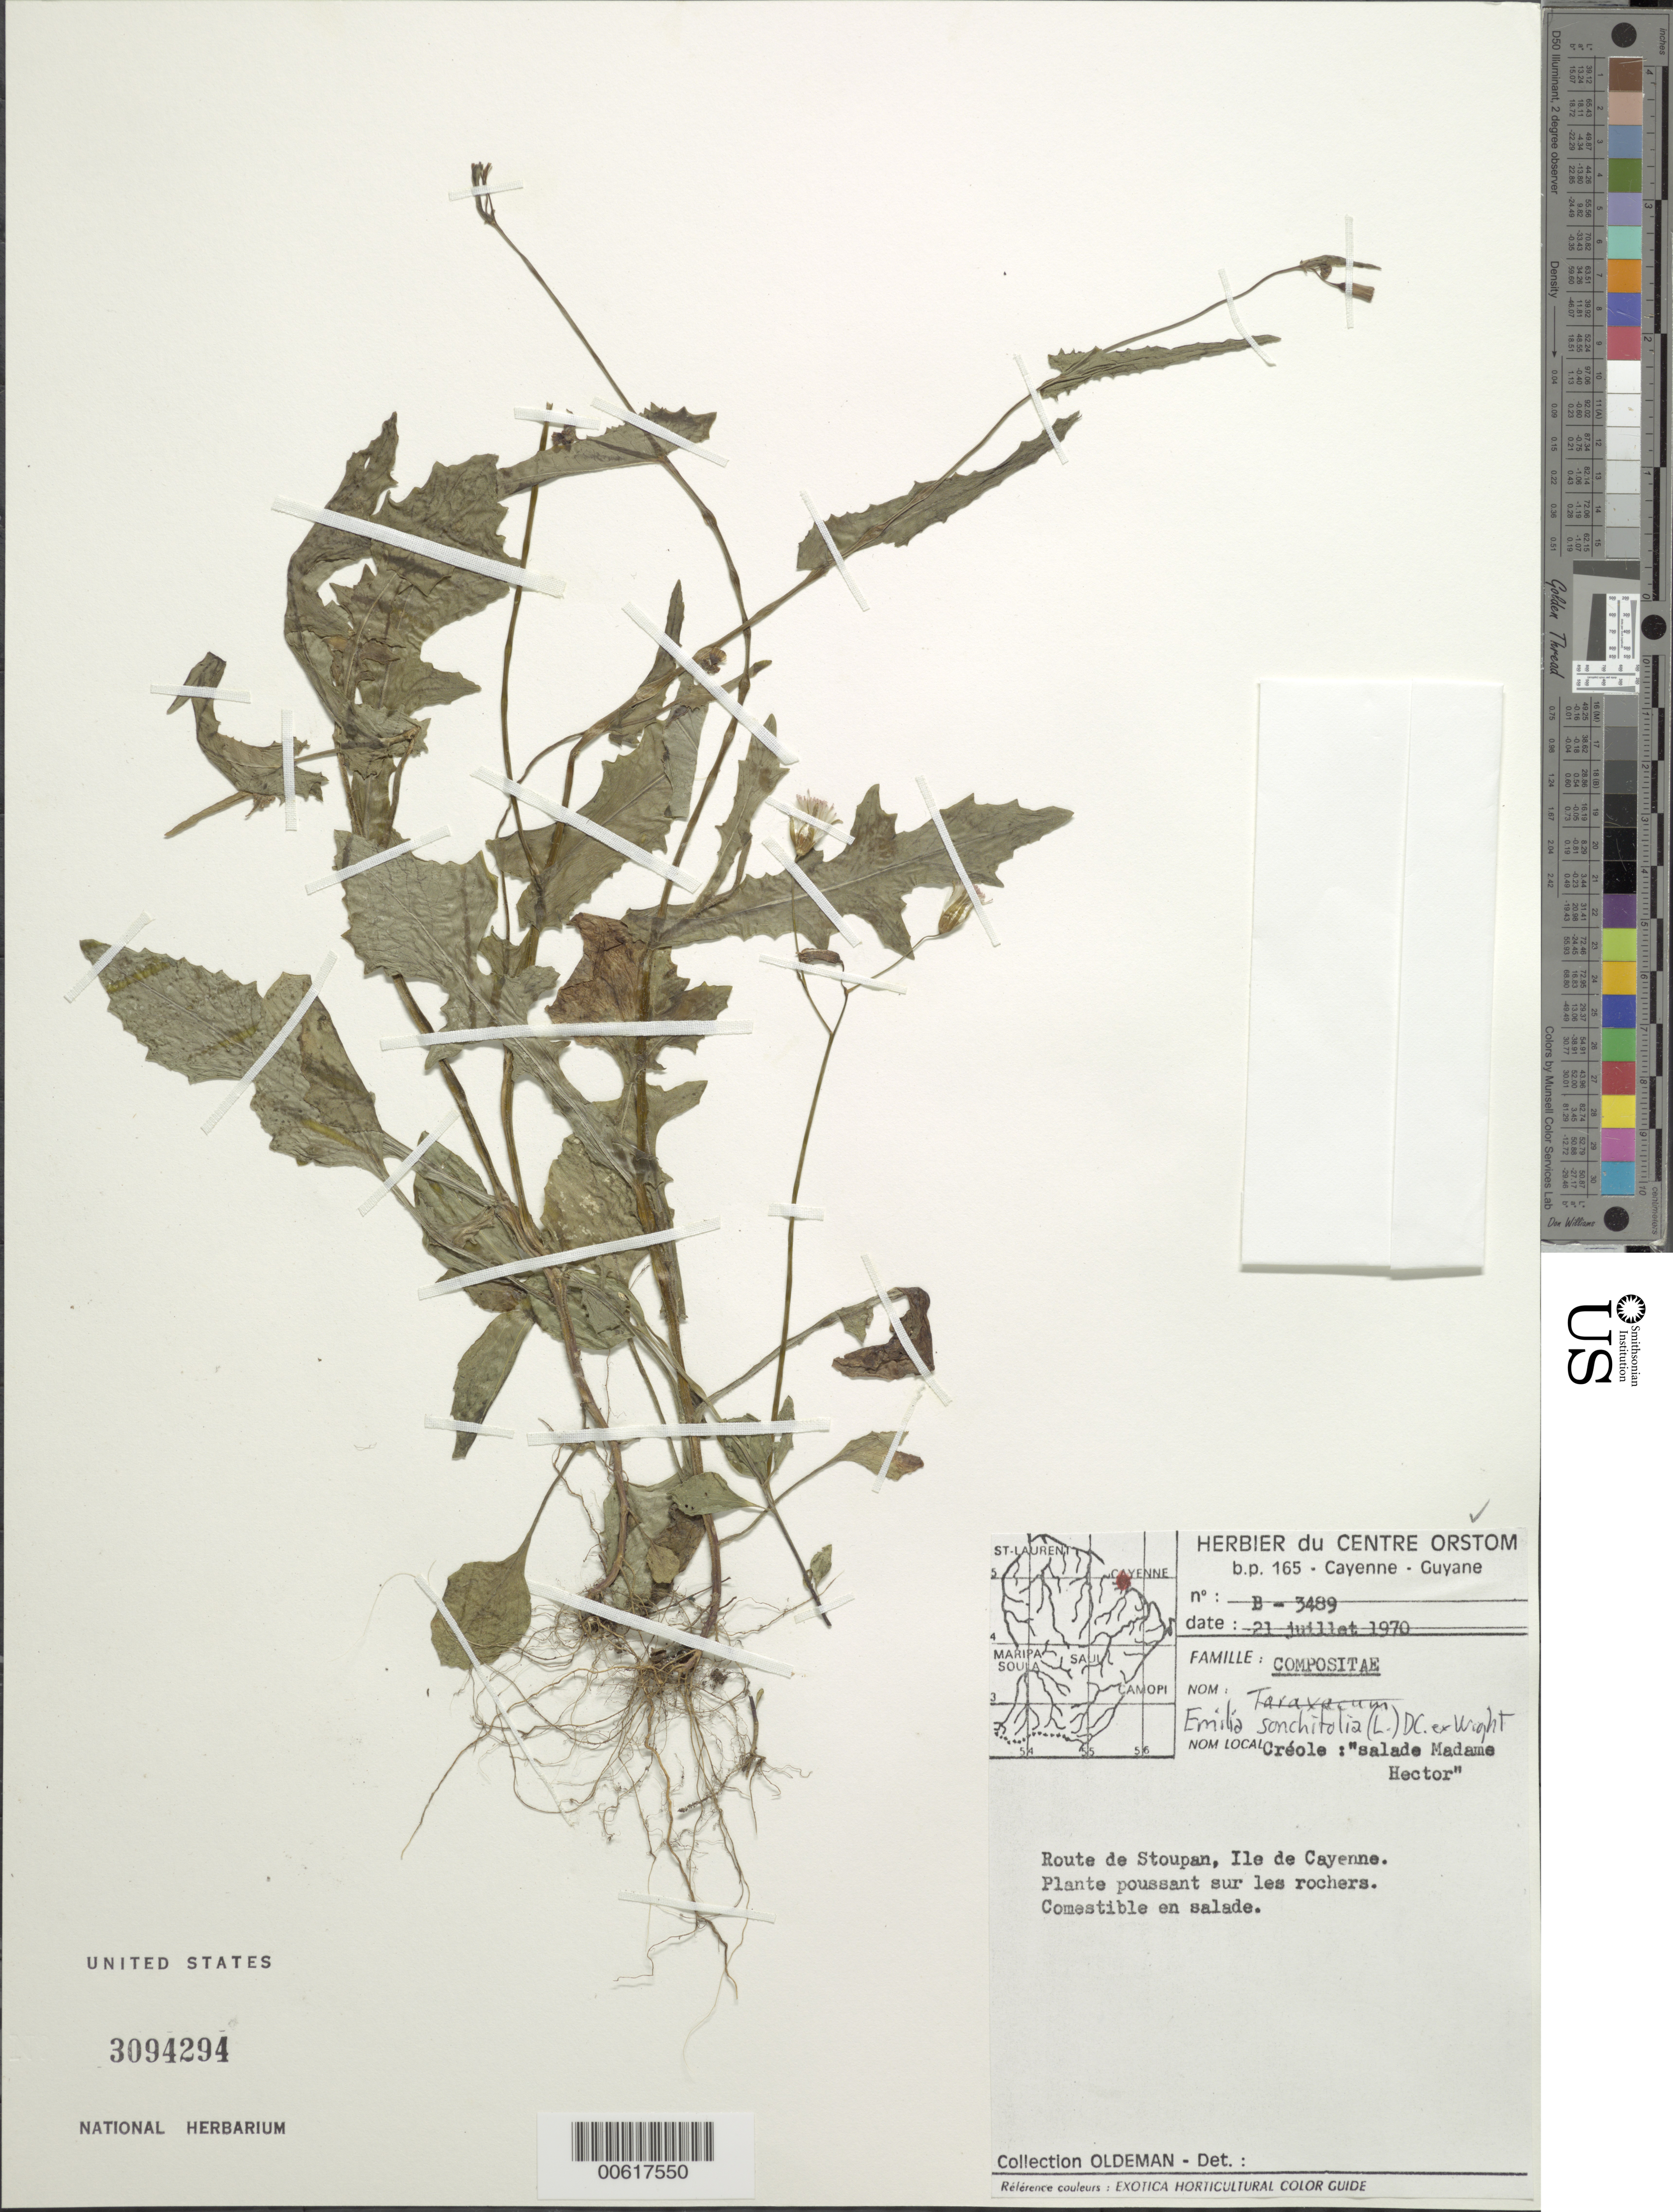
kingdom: Plantae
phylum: Tracheophyta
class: Magnoliopsida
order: Asterales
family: Asteraceae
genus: Emilia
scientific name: Emilia sonchifolia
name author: (L.) DC.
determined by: Robinson, Harold E., (US)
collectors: R. Oldeman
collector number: B 3489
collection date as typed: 21-Jul-70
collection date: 1970-07-21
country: French Guiana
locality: Route de Stoupan, Ile de Cayenne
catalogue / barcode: US 3094294